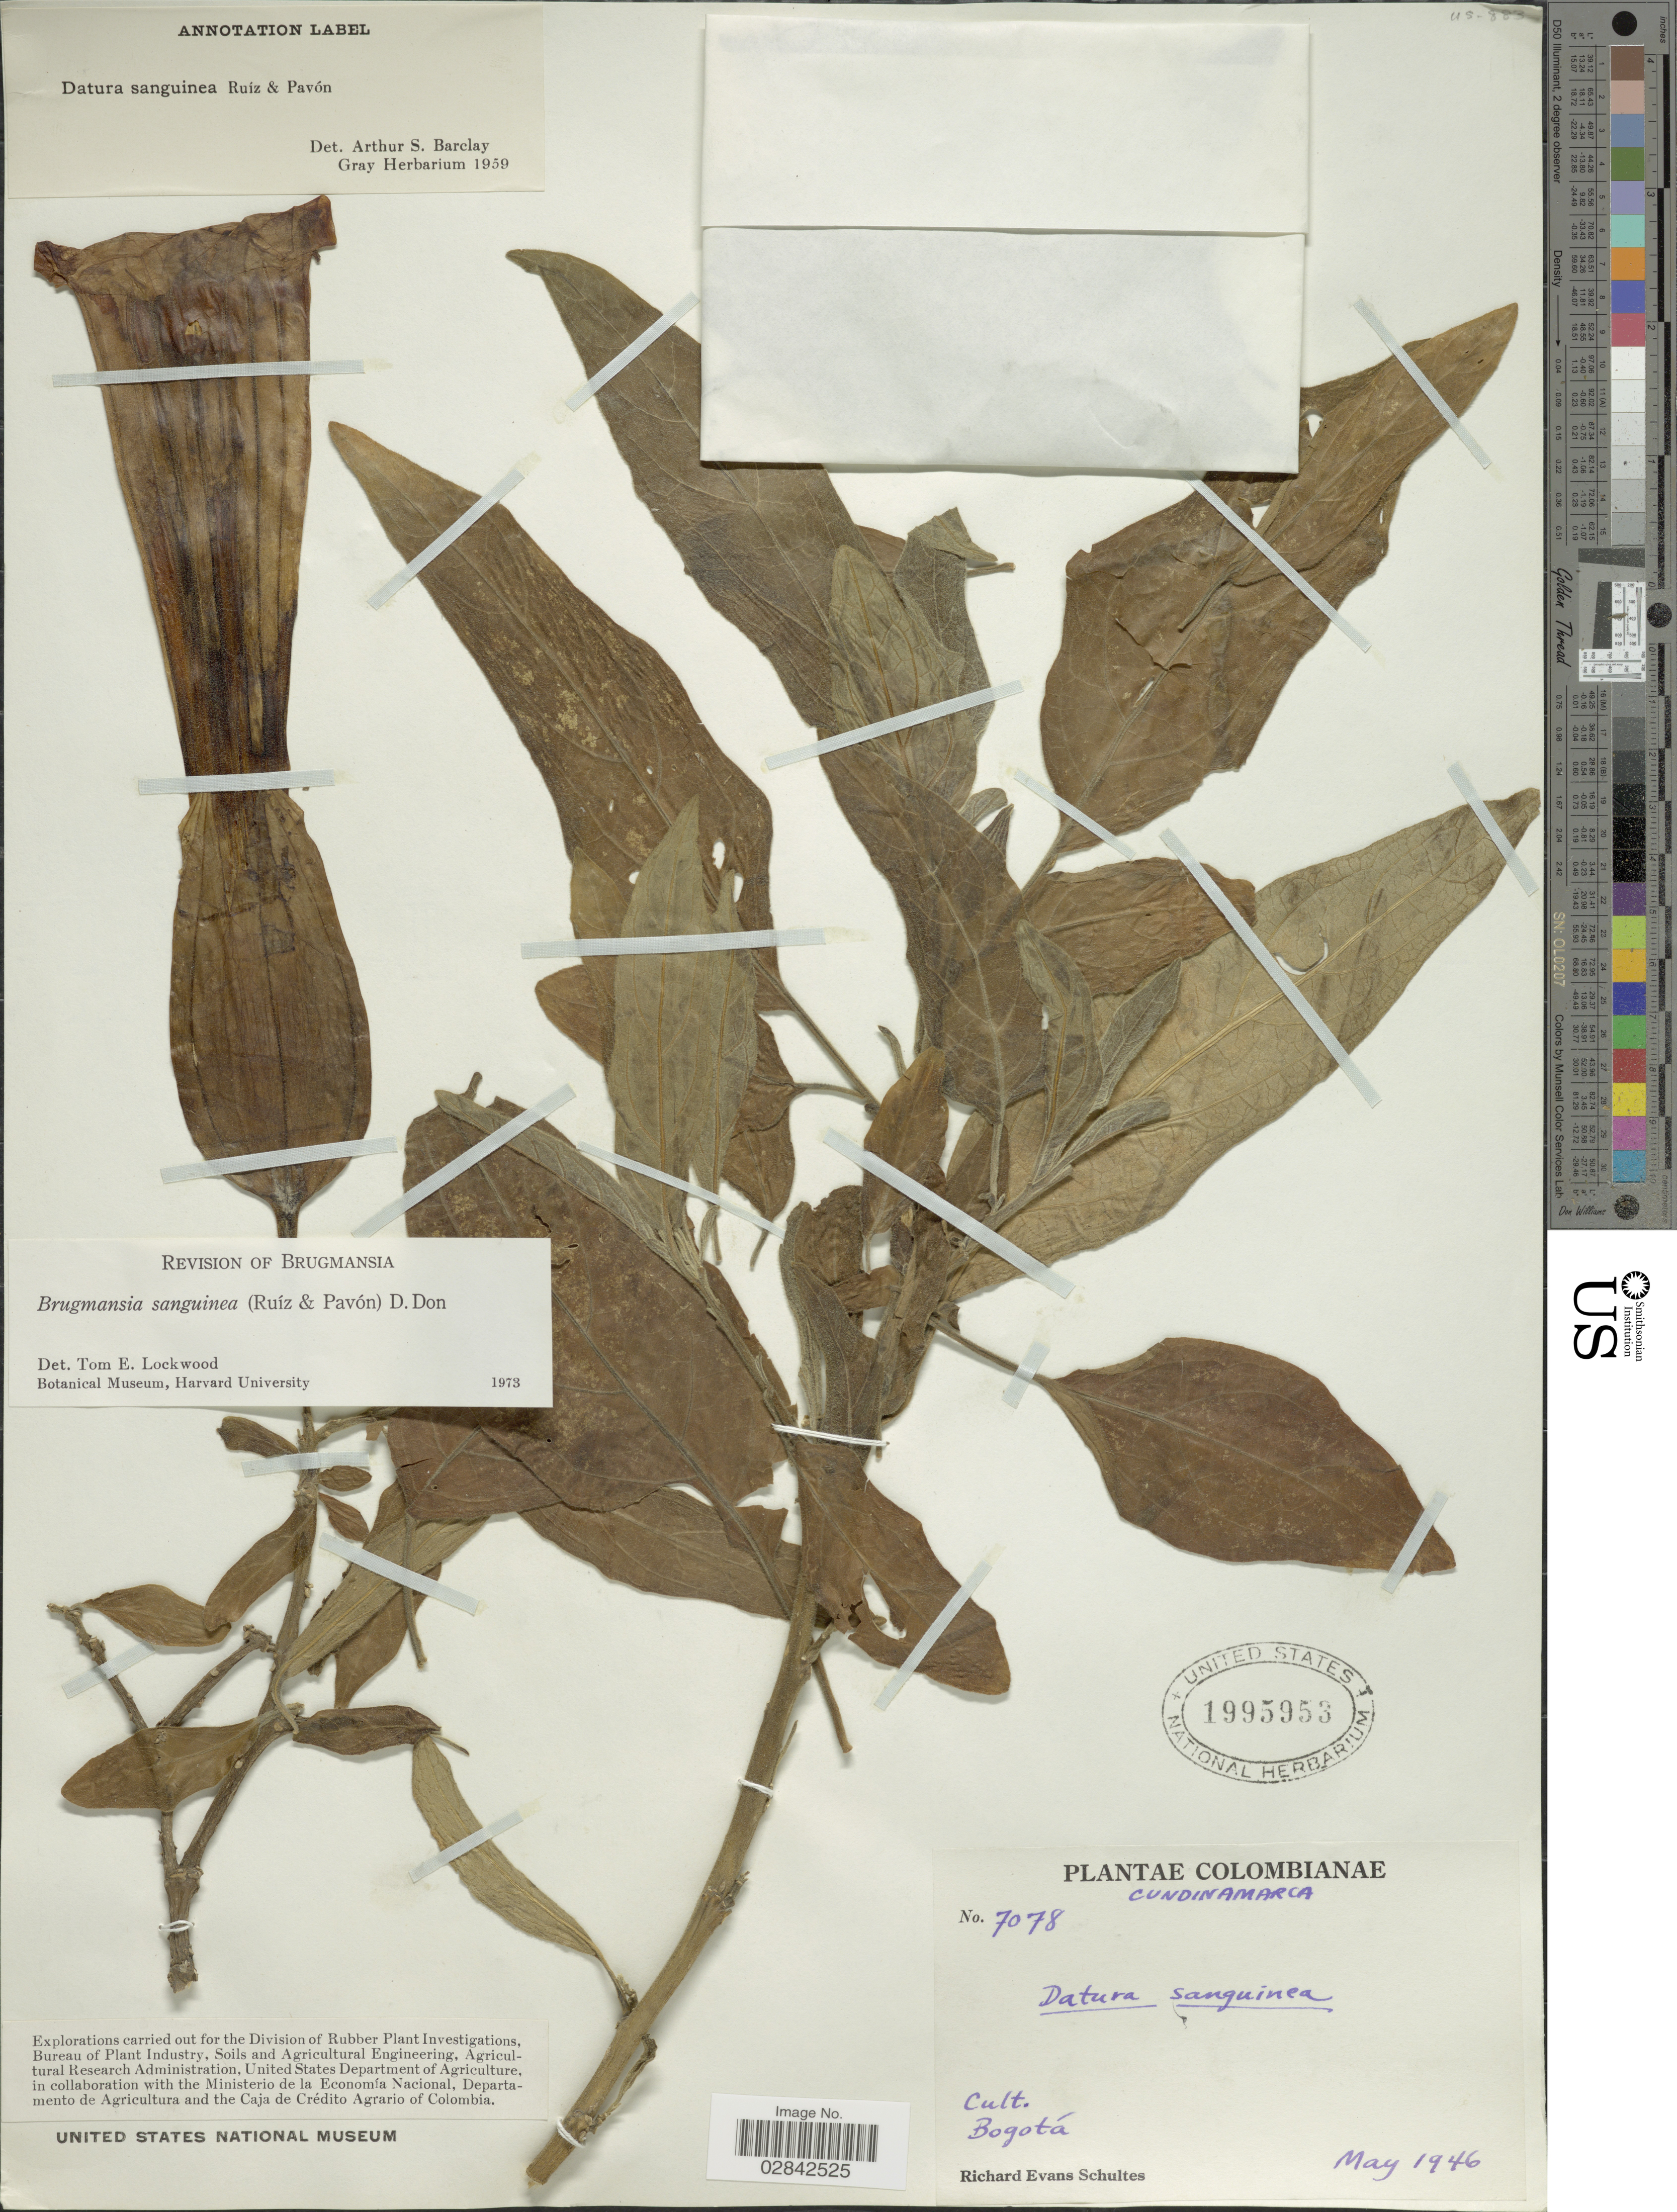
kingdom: Plantae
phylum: Tracheophyta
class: Magnoliopsida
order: Solanales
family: Solanaceae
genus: Brugmansia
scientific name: Brugmansia sanguinea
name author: (Ruiz & Pav.) D. Don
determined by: Lockwood, T. E.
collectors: R. E. Schultes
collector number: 7078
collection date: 1946-05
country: Colombia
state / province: Cundinamarca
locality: Bogotá.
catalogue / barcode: US 1995953